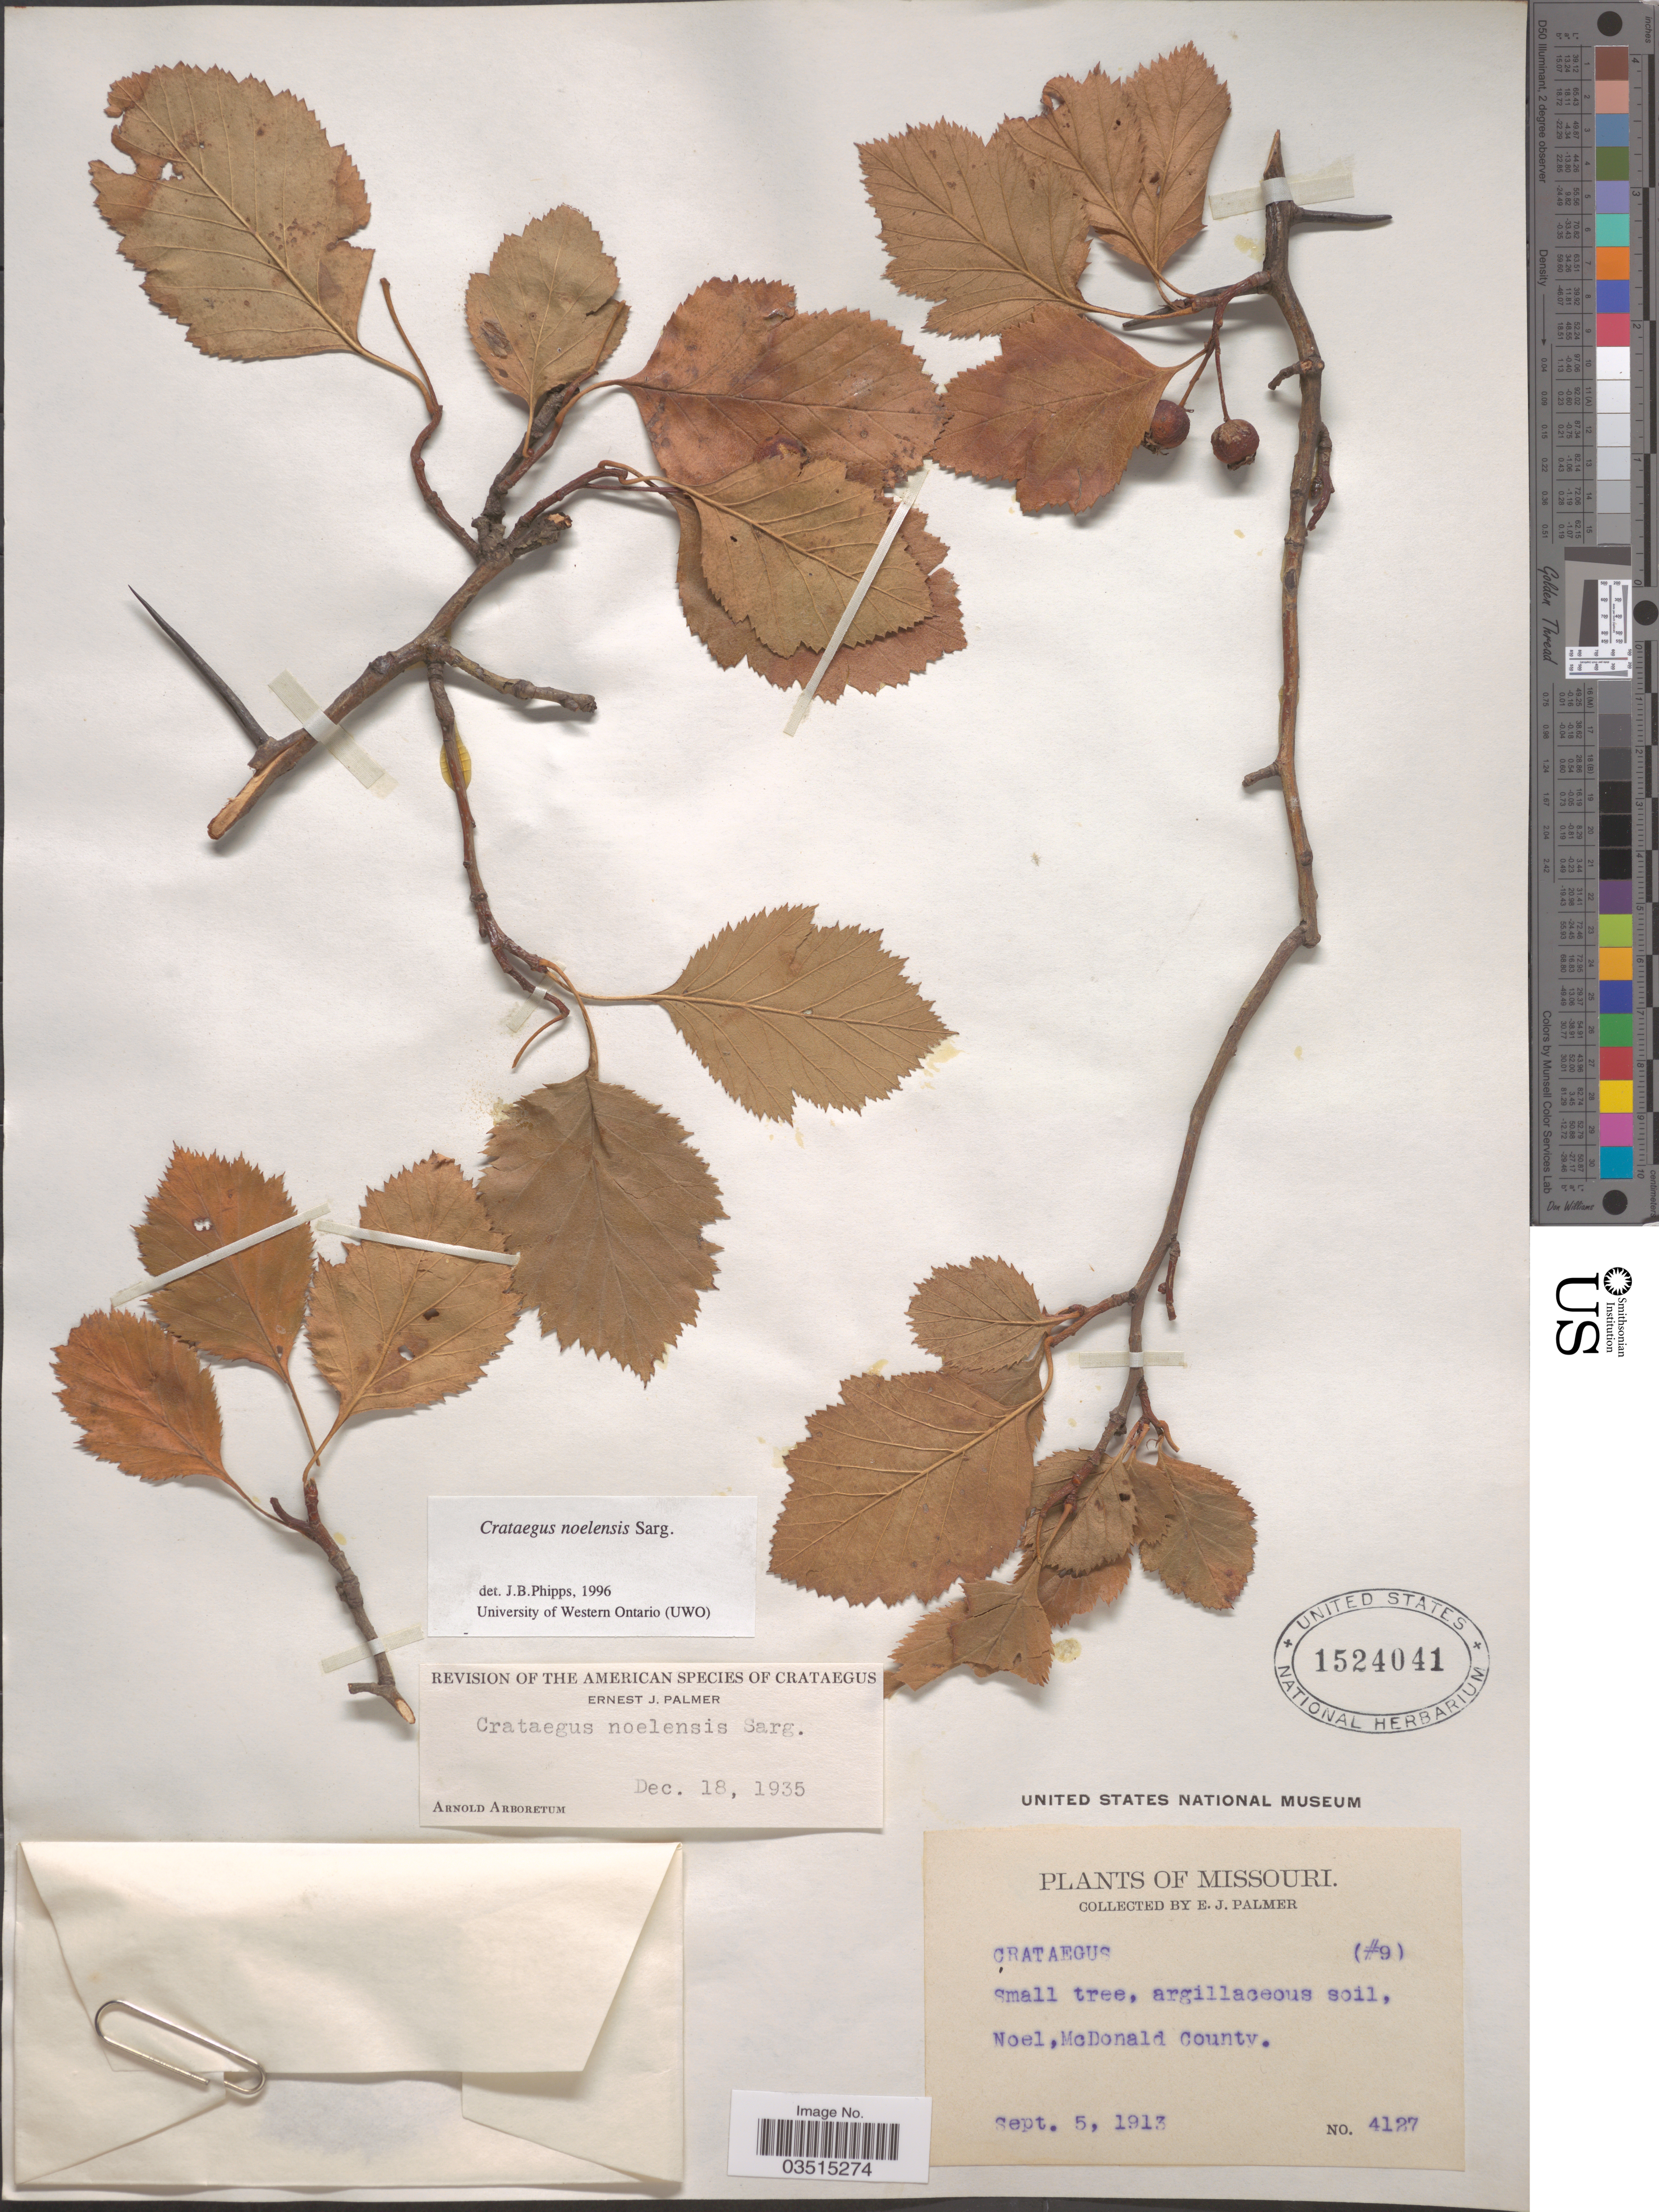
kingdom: Plantae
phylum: Tracheophyta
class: Magnoliopsida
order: Rosales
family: Rosaceae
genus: Crataegus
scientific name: Crataegus noelensis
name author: Sarg.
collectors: E. J. Palmer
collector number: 4127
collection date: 1913-09-05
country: United States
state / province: Missouri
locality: Noel, McDonald County.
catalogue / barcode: US 1524041